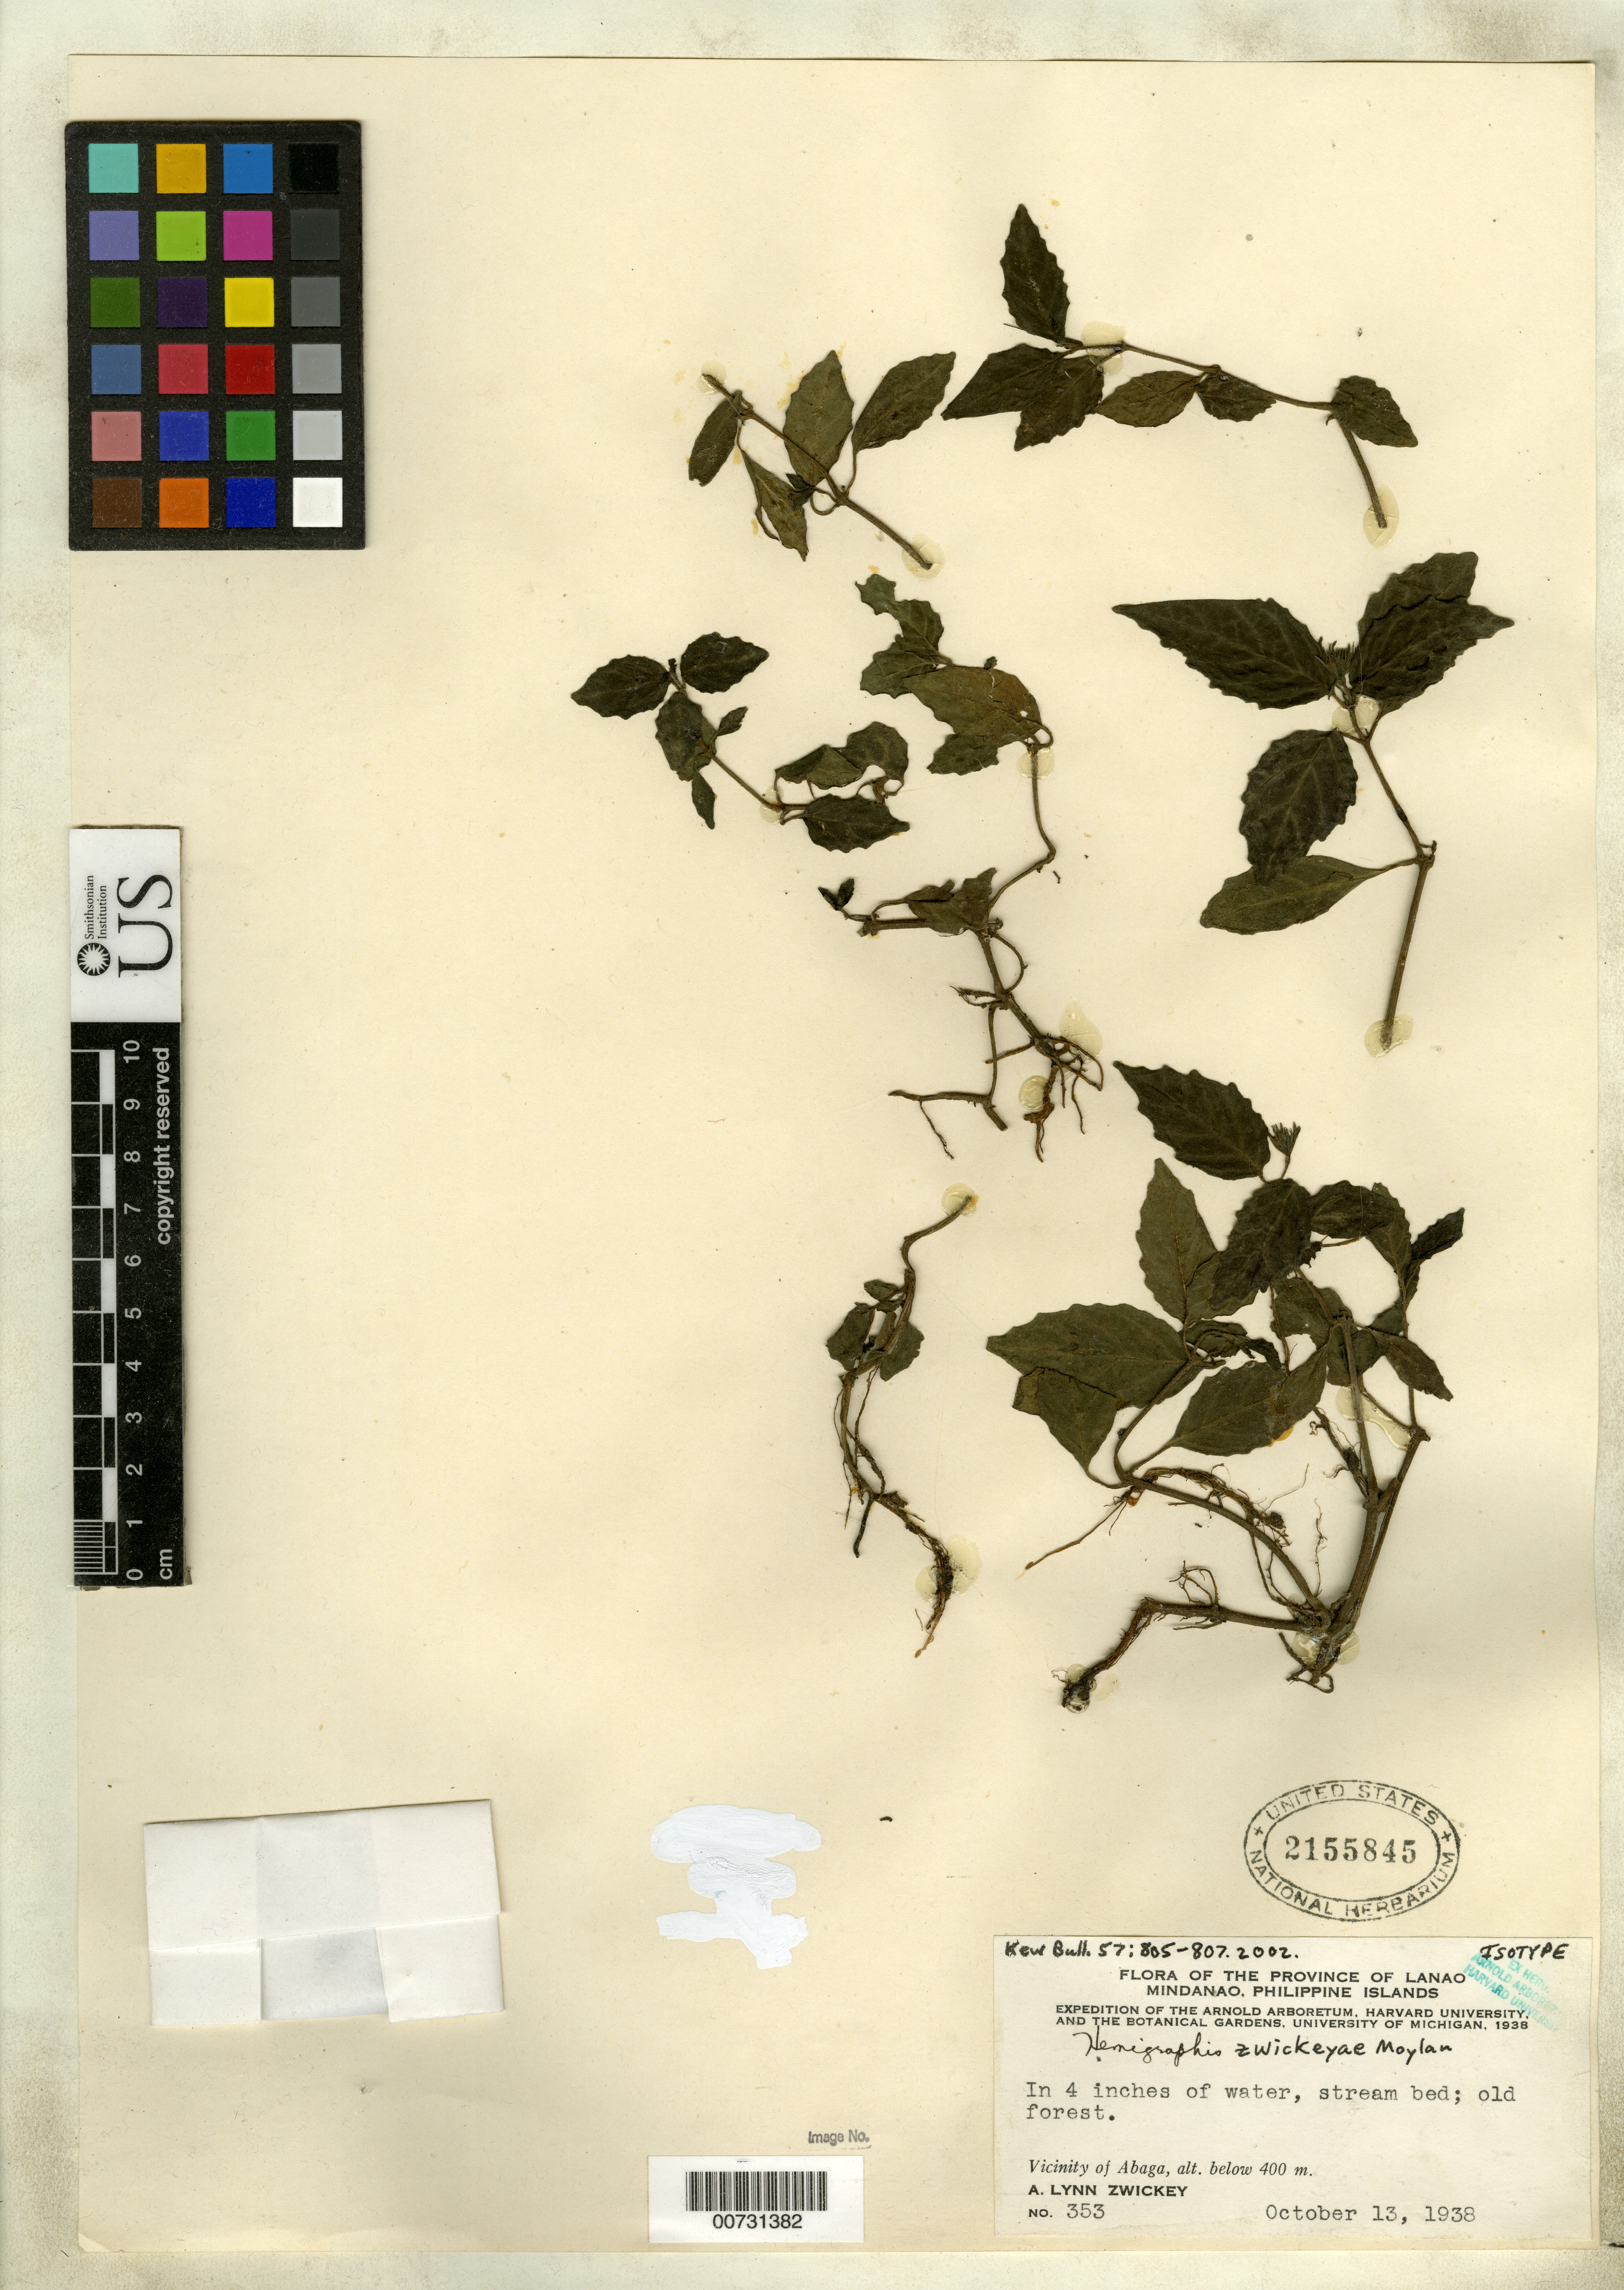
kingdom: Plantae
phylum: Tracheophyta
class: Magnoliopsida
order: Lamiales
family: Acanthaceae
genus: Hemigraphis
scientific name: Hemigraphis zwickeyae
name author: Moylan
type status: Isotype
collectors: A. Zwickey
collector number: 353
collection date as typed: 13 Oct 1938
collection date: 1938-10-13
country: Philippines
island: Mindanao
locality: Province of Lanao, Mindanao. Vicinity of Abaga.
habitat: In 4 inches of water, stream bed; old forest.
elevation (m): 400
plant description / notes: Holotype at GH.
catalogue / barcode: US 2155845